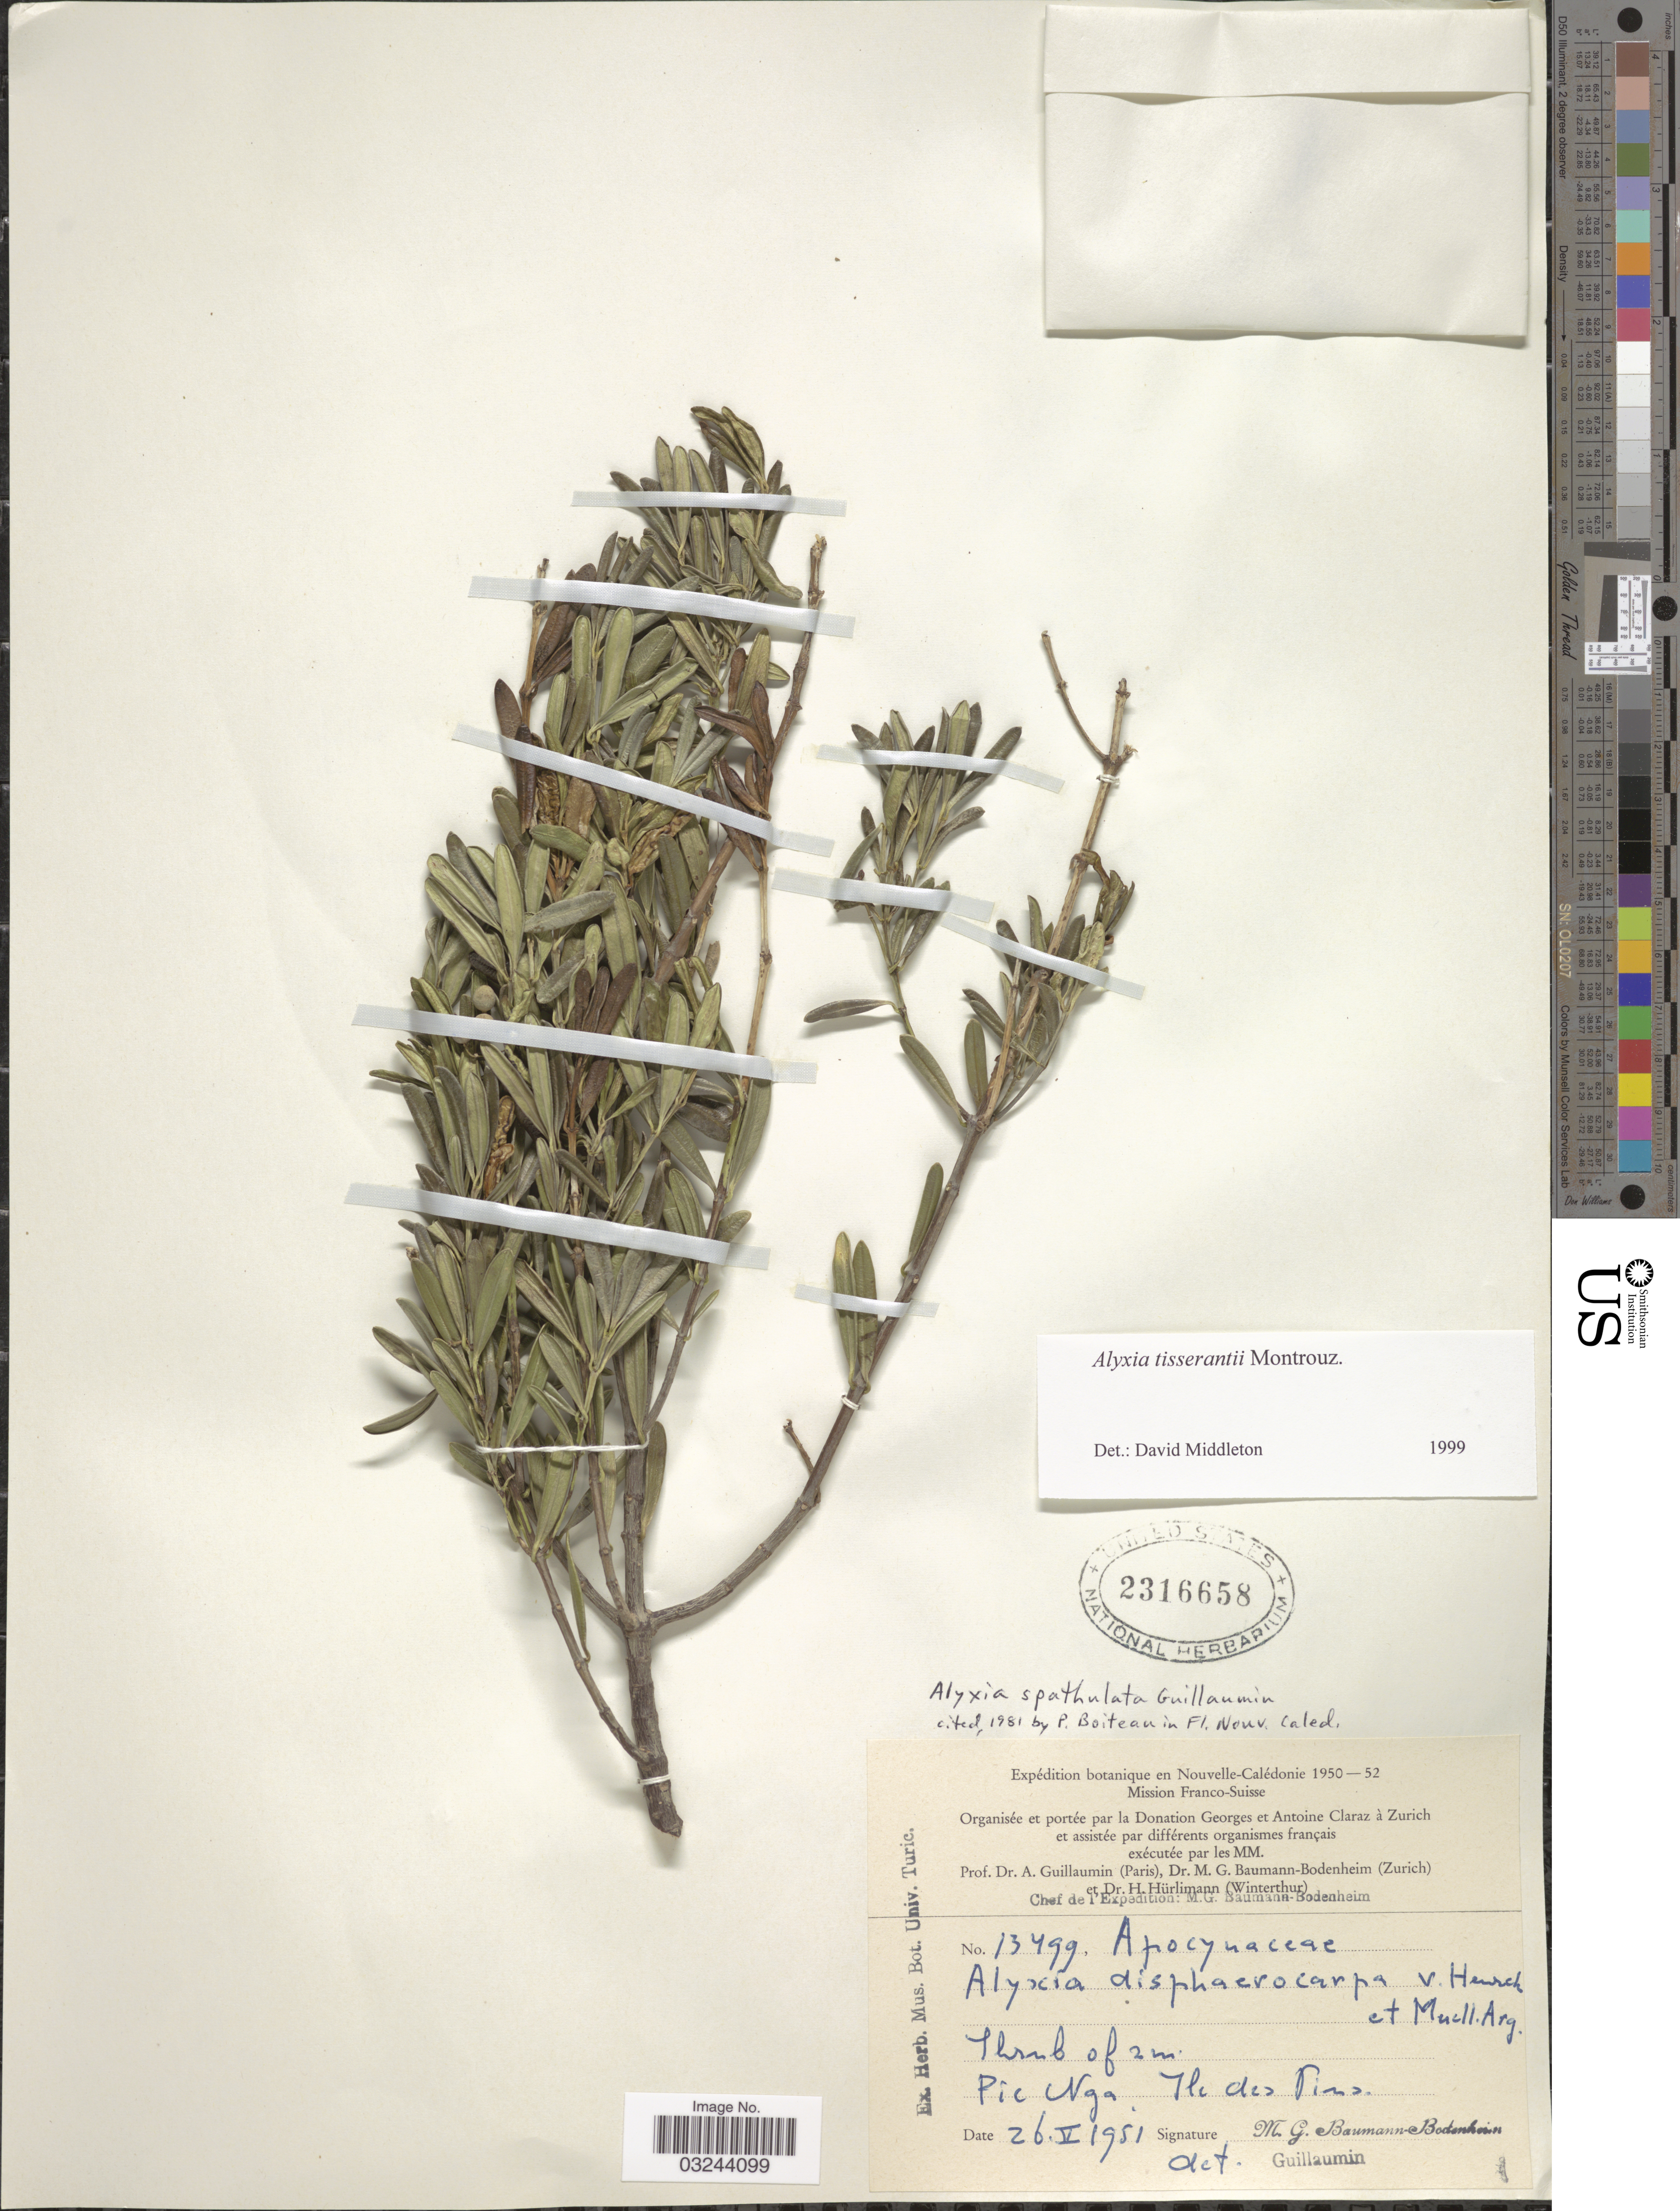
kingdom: Plantae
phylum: Tracheophyta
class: Magnoliopsida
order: Gentianales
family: Apocynaceae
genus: Alyxia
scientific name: Alyxia tisserantii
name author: Montrouz.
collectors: M. G. Baumann-Bodenheim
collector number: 13499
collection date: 1951-05-26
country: New Caledonia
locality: Pic Nga. Ile des Pins.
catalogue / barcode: US 2316658